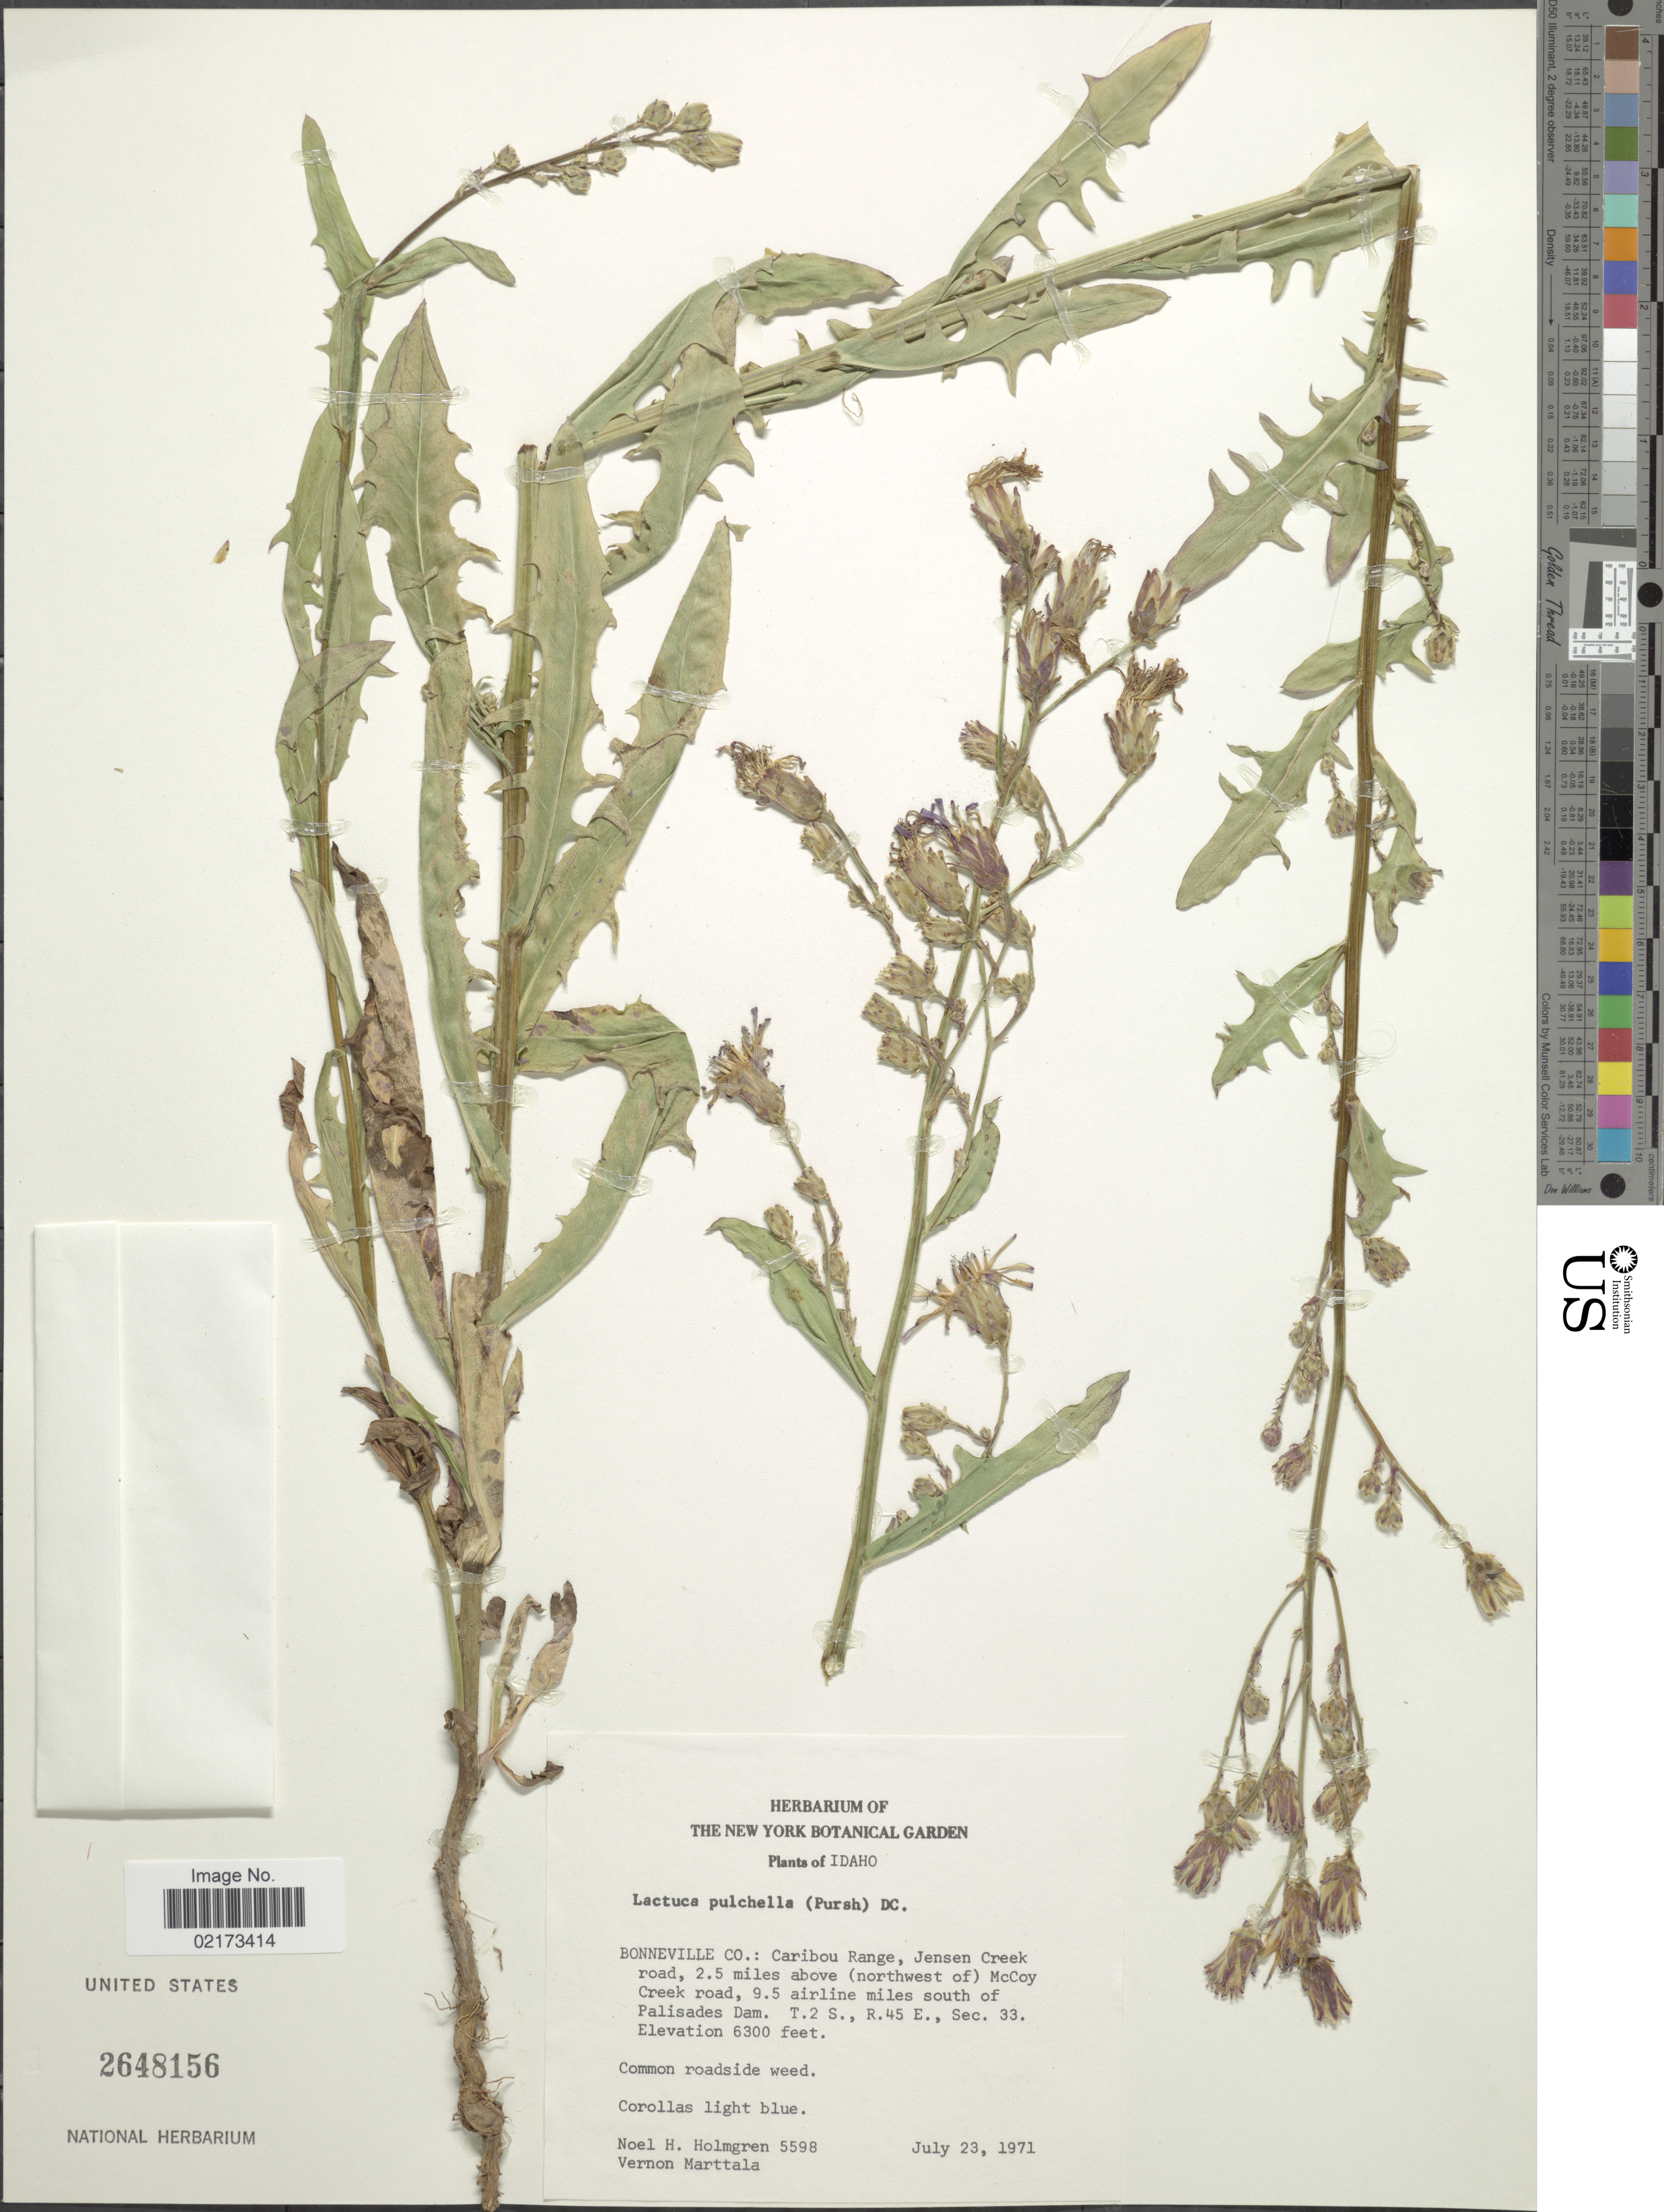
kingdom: Plantae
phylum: Tracheophyta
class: Magnoliopsida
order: Asterales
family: Asteraceae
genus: Lactuca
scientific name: Lactuca tatarica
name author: (L.) C.A. Mey.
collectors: N. H. Holmgren & V. Marttala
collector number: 5598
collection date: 1971-07-23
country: United States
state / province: Idaho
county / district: Bonneville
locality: Caribou Range, Jensen Creek road, 2.5 miles above (northwest of) McCoy Creek road, 9.5 airline miles south of Palisades Dam, T. 2 S., R.45 E., Sec. 33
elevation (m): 1920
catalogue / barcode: US 2648156